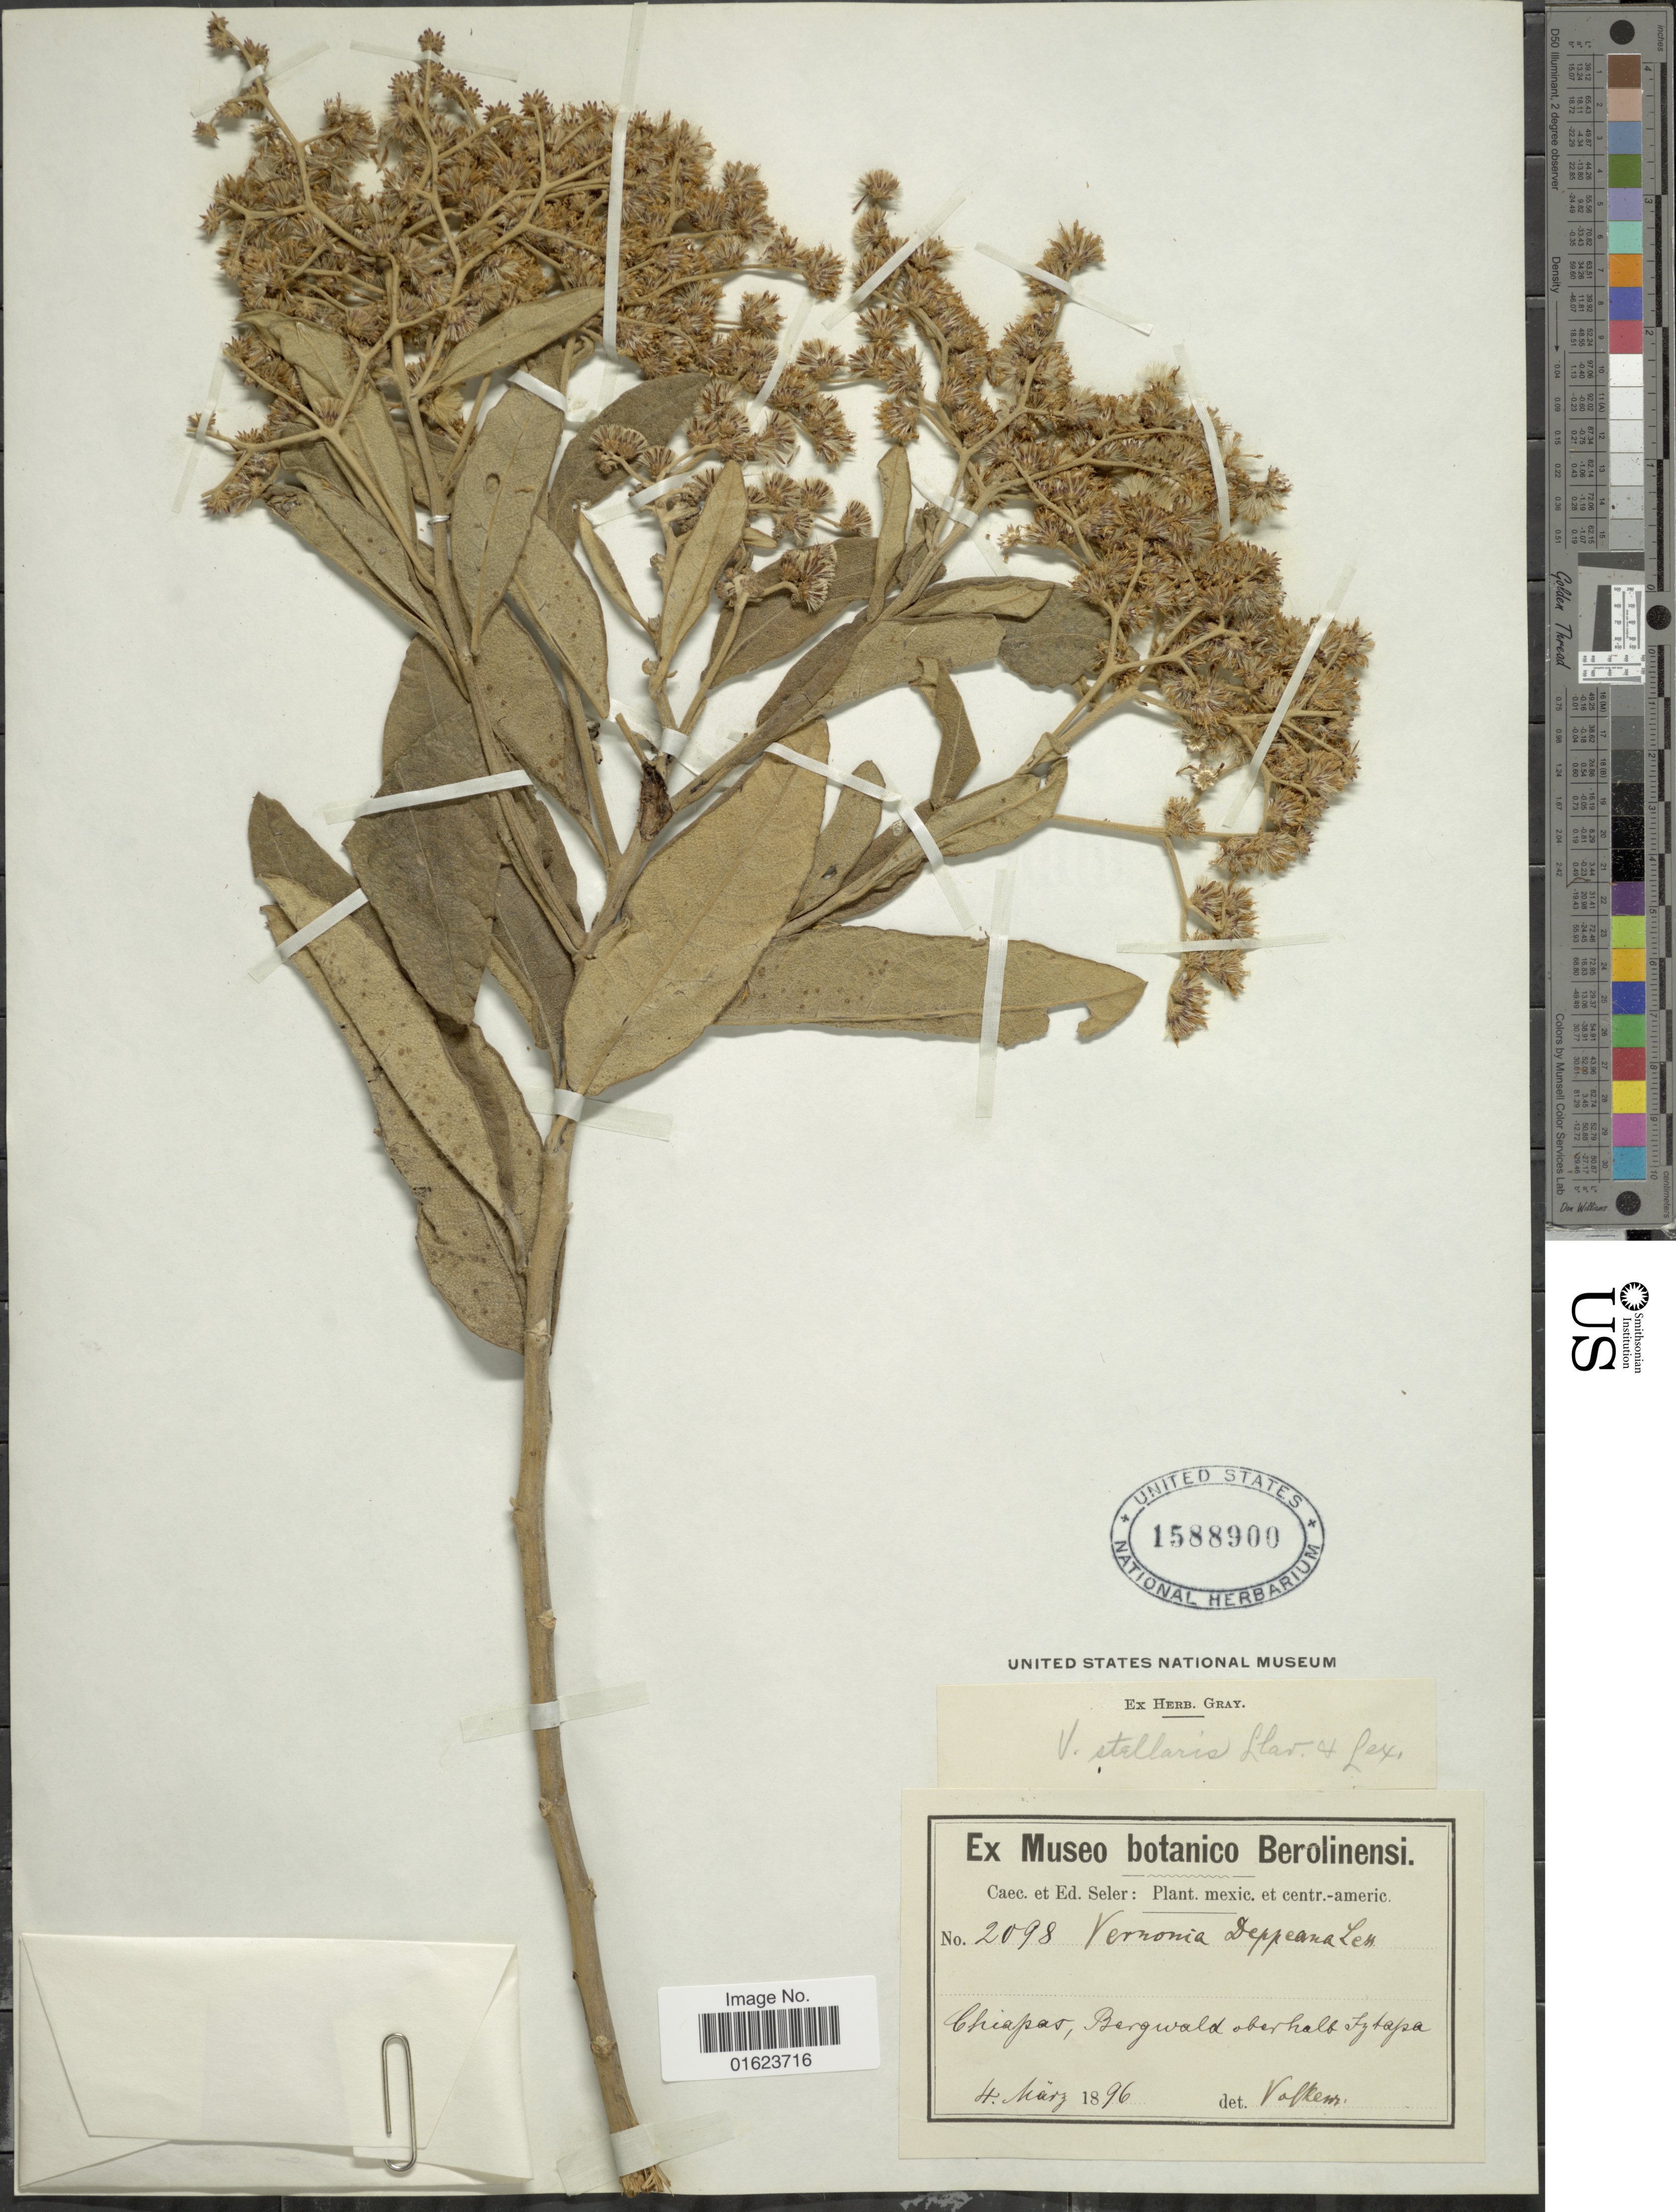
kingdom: Plantae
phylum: Tracheophyta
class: Magnoliopsida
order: Asterales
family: Asteraceae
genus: Vernonanthura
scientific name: Vernonanthura deppeana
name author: (Less.) H. Rob.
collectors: ex Caec. et Ed Seler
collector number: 2098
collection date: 1896-03-04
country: Mexico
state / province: Chiapas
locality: Chiapas, Plant. Mexic. et centr.-americ. Bergwald oberhalb Iztapa.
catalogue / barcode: US 1588900